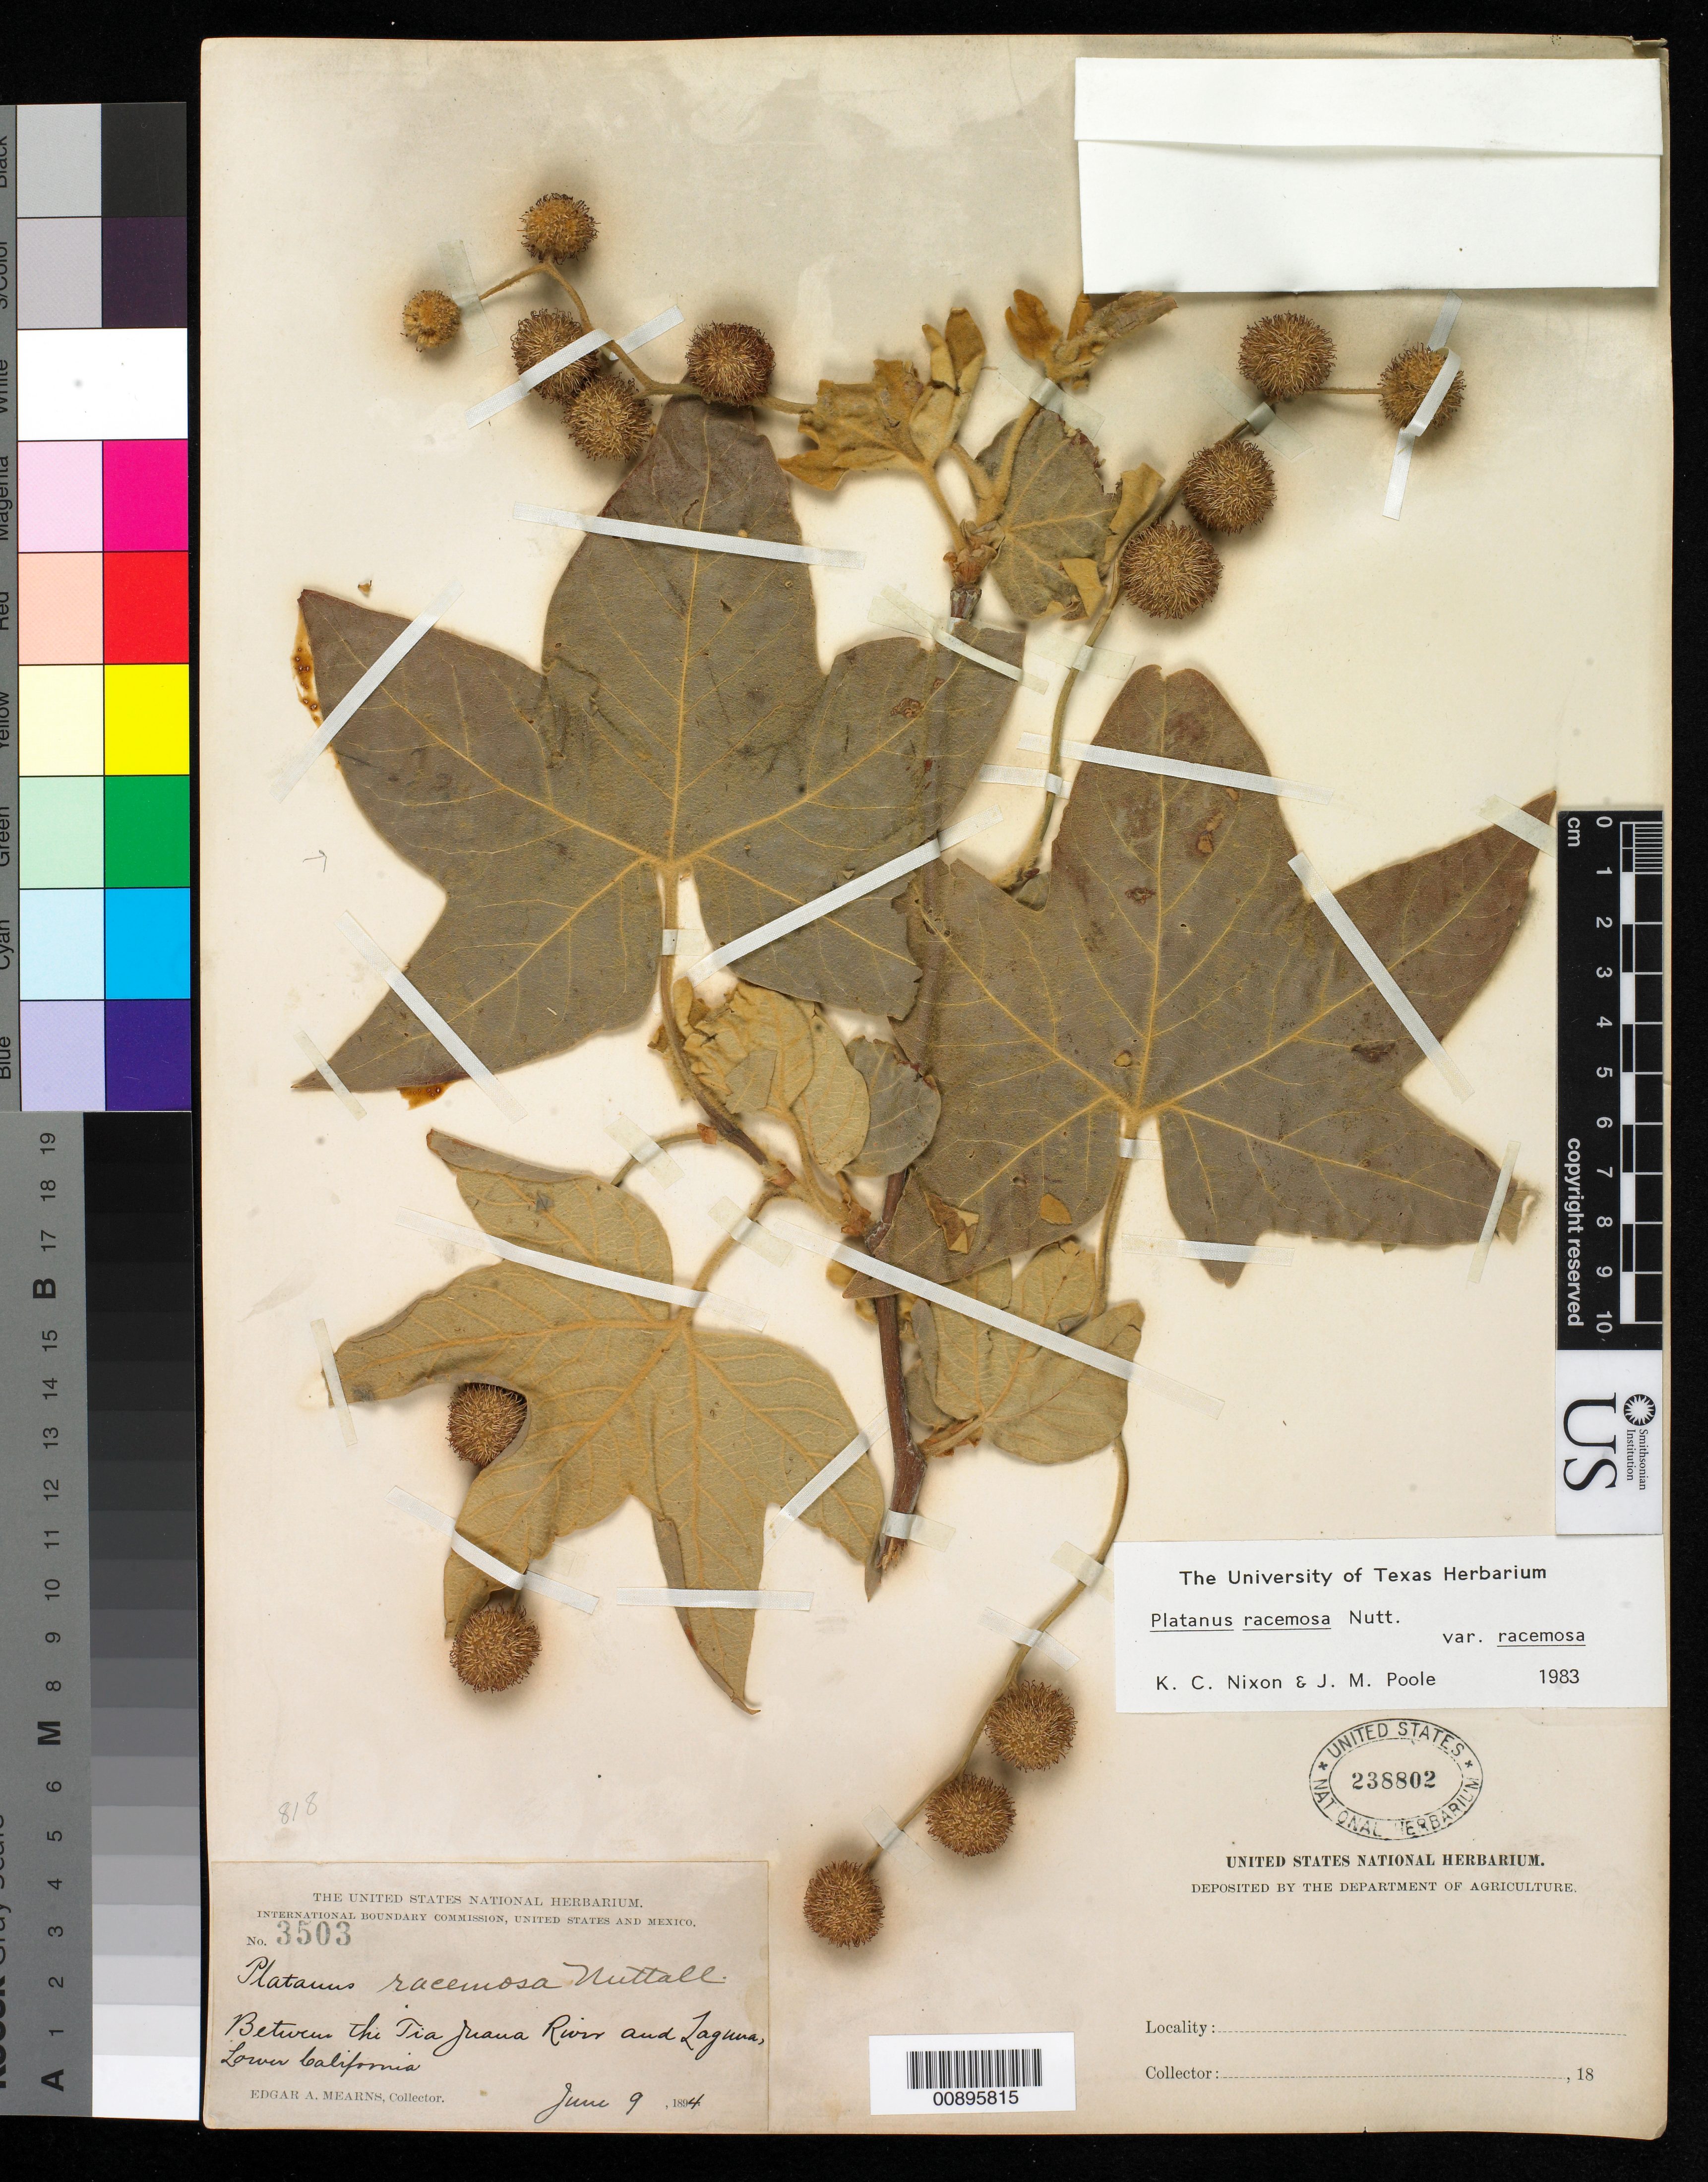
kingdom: Plantae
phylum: Tracheophyta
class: Magnoliopsida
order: Proteales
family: Platanaceae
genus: Platanus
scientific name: Platanus racemosa var. racemosa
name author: Nutt.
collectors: E. A. Mearns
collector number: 3503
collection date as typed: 09 Jun 1894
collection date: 1894-06-09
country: Mexico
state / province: Baja California Norte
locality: Between the Tia Juana River and Laguna, Baja California.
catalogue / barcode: US 238802